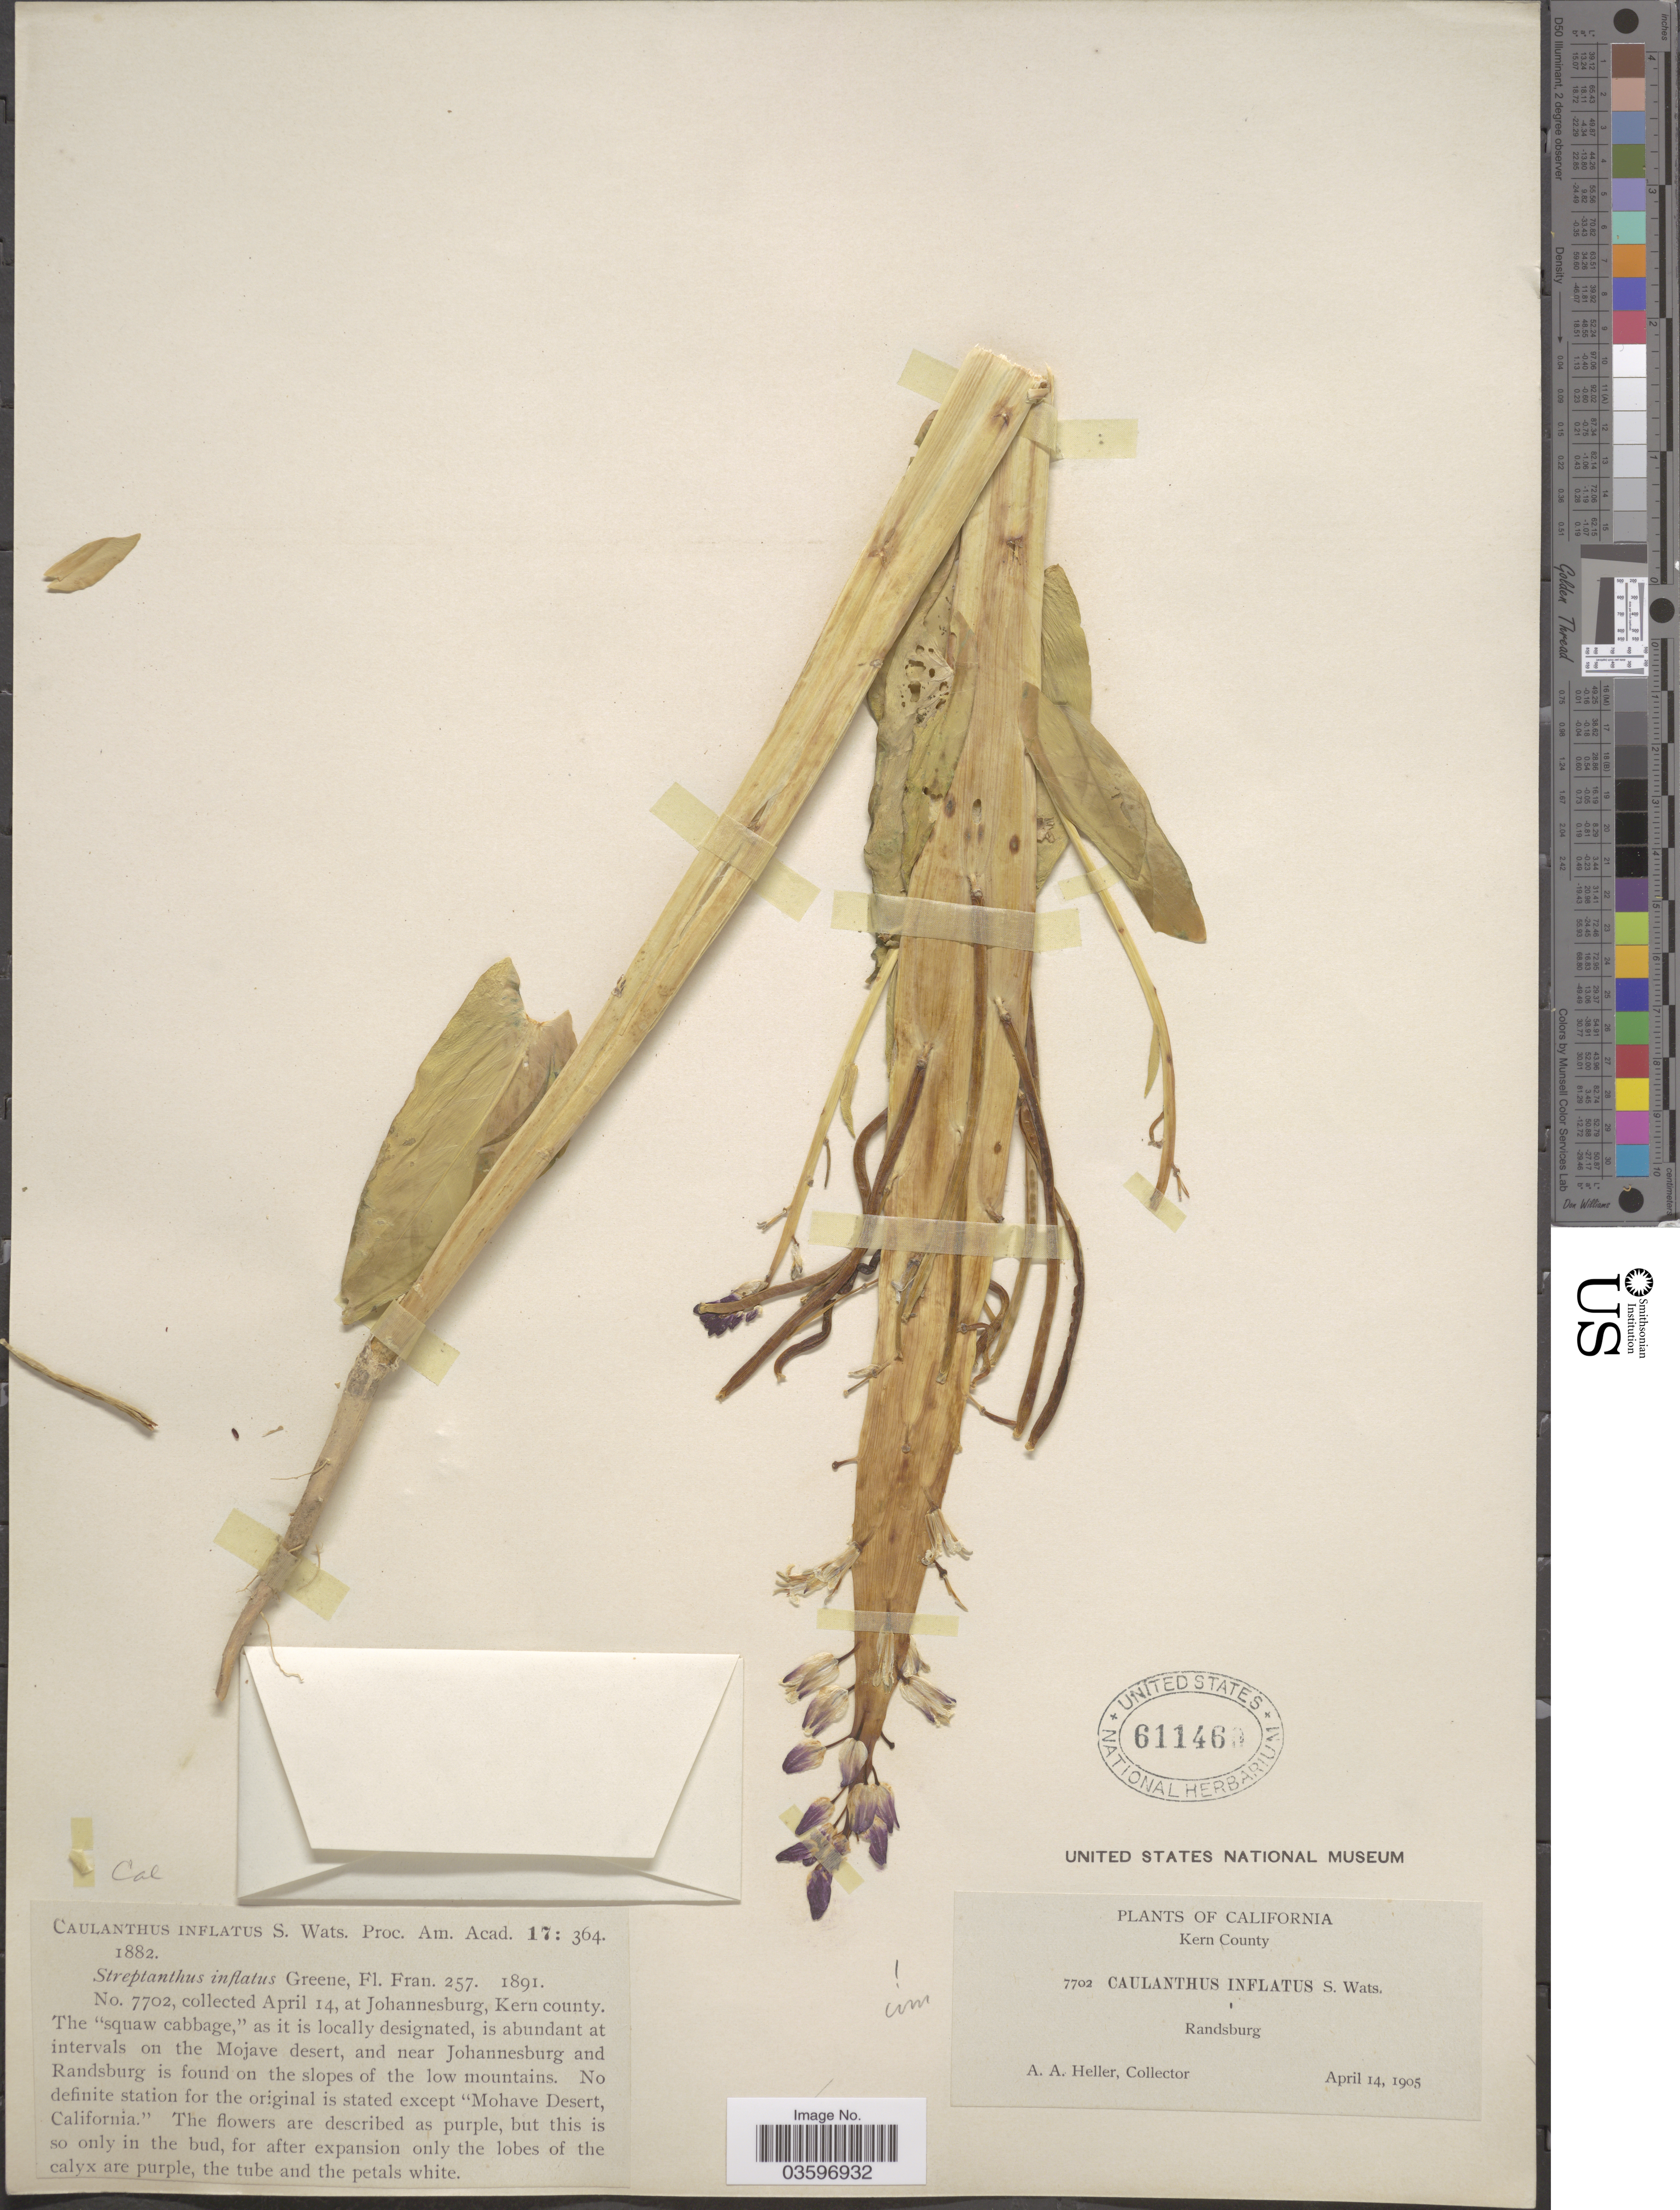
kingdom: Plantae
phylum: Tracheophyta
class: Magnoliopsida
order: Brassicales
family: Brassicaceae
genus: Caulanthus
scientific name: Caulanthus inflatus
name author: S. Watson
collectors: A. A. Heller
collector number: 7702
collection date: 1905-04-14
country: United States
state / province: California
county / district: Kern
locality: Kern County. Randsburg. Johannesburg. Intervals on the Mojave desert, and near Johannesburg and Randsburg.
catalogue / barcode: US 611460